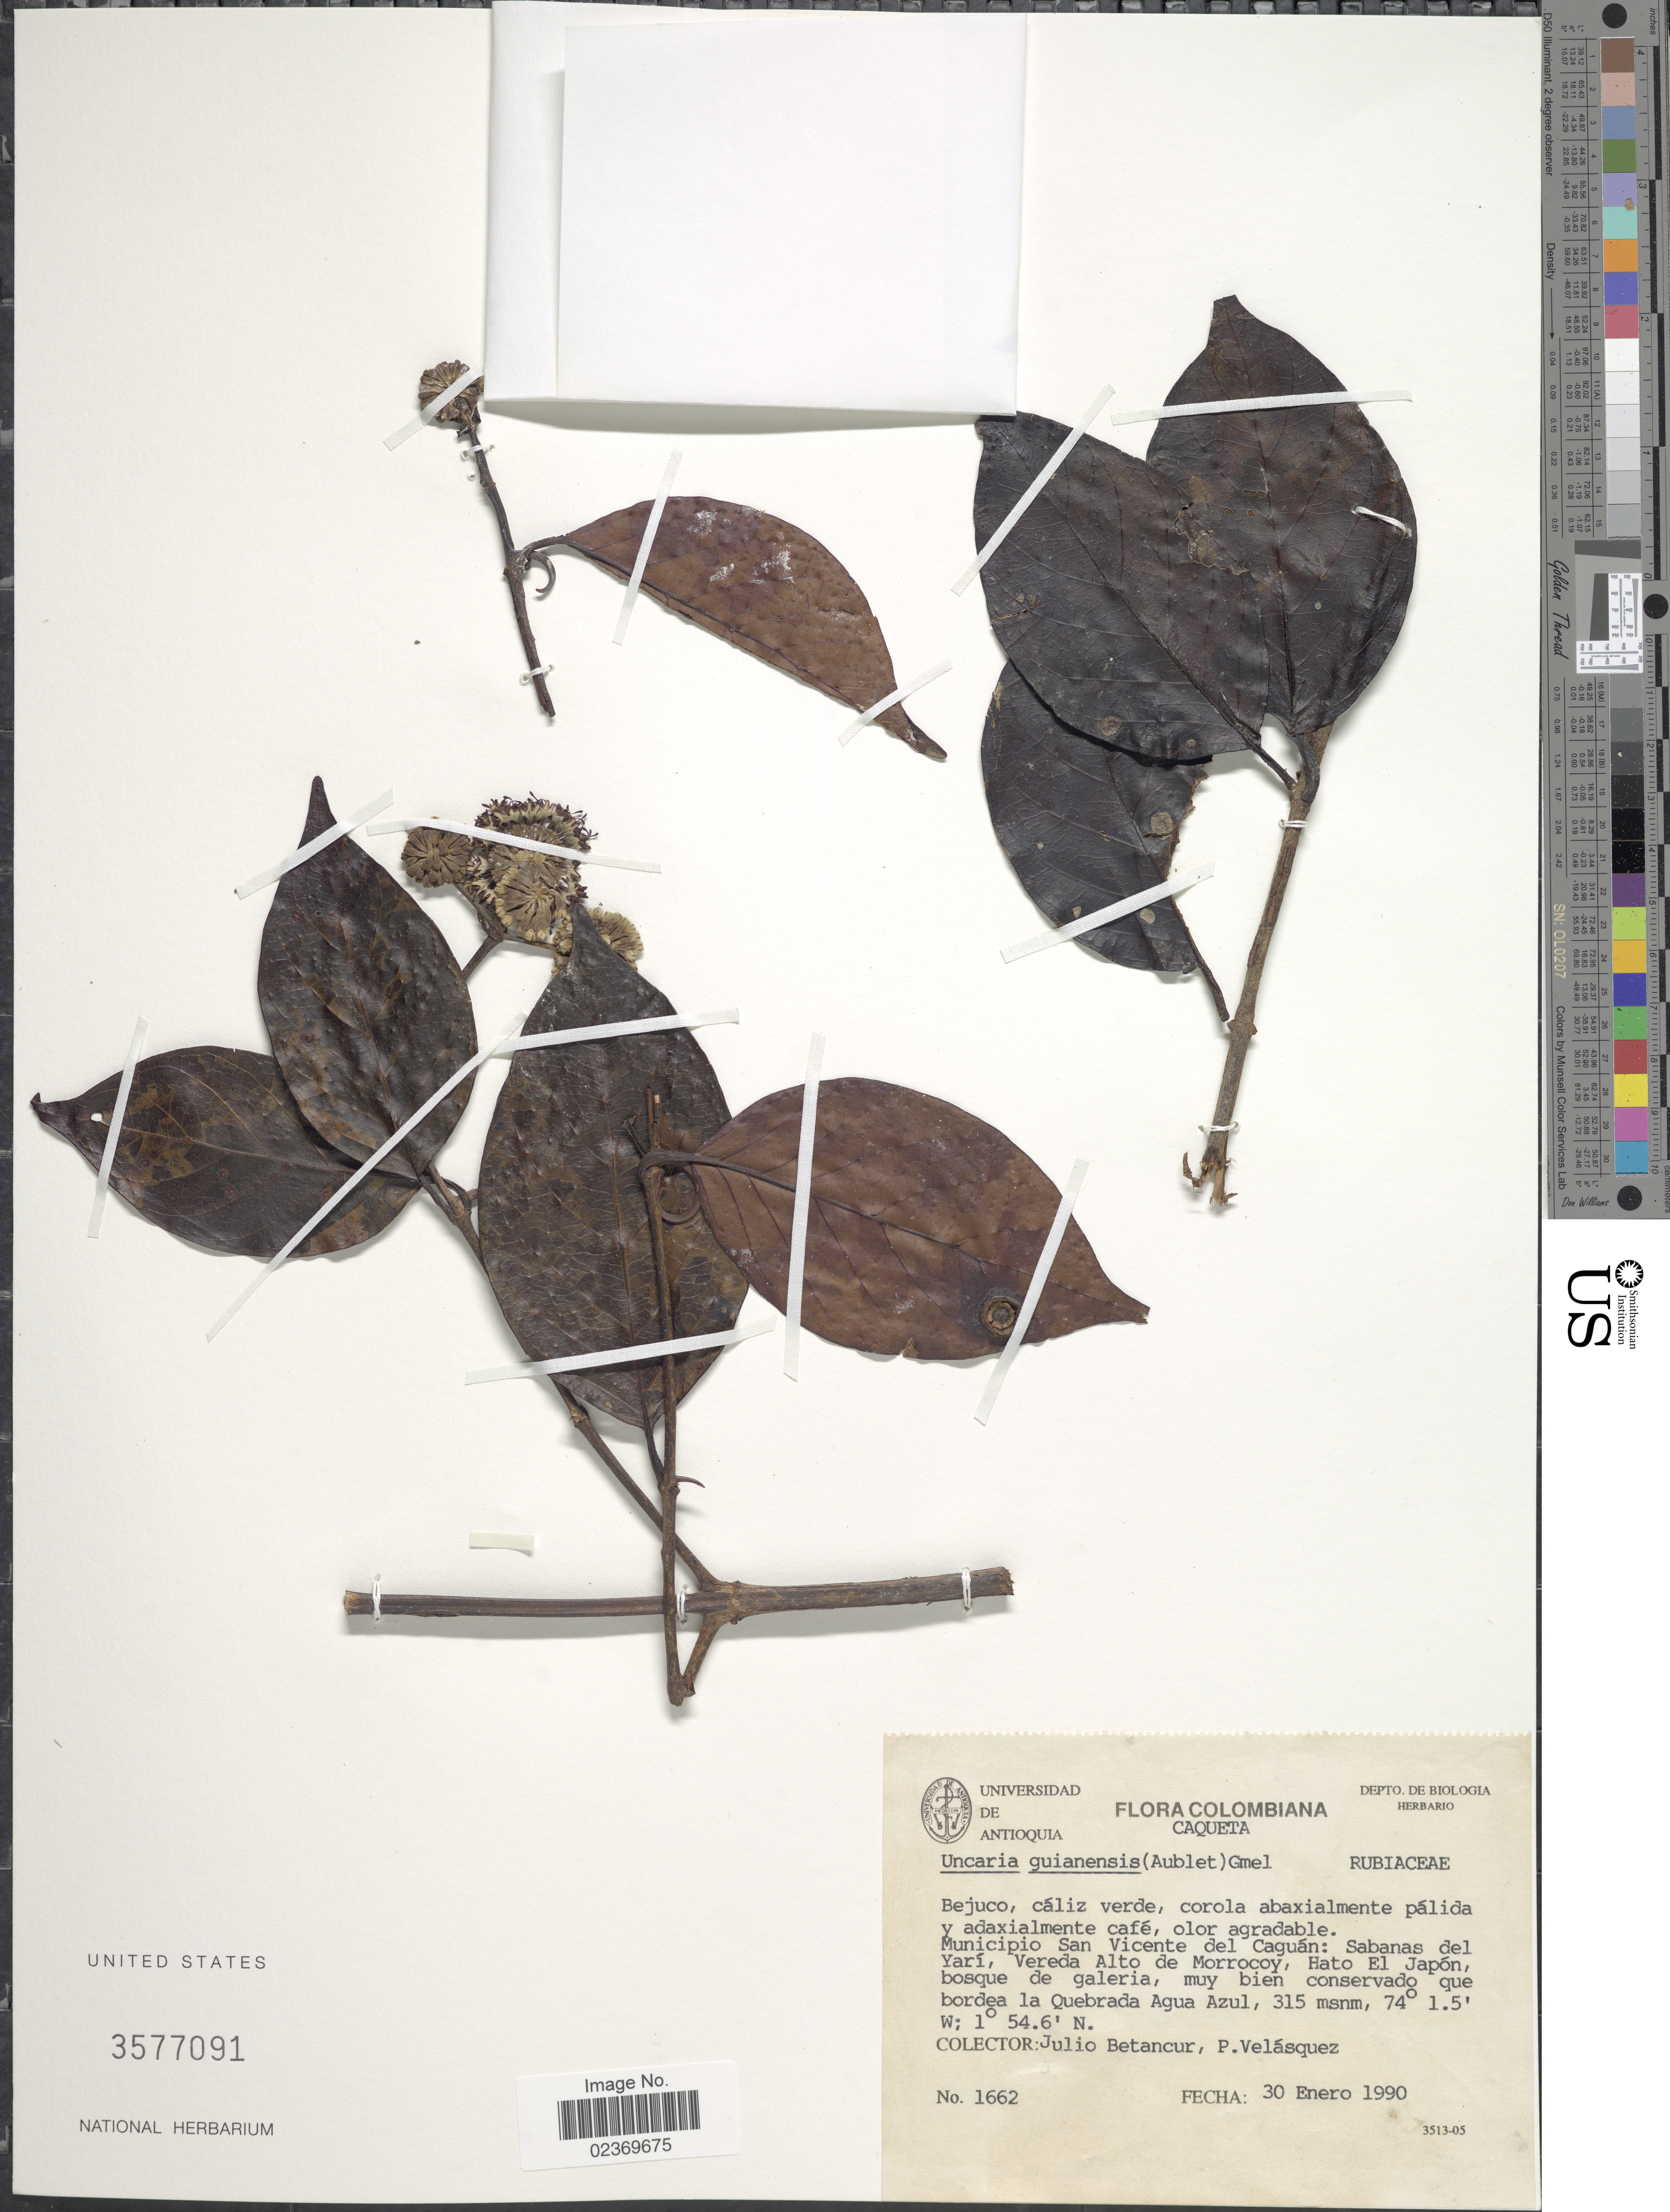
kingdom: Plantae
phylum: Tracheophyta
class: Magnoliopsida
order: Gentianales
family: Rubiaceae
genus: Uncaria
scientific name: Uncaria guianensis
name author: (Aubl.) J.F. Gmel.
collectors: J. Betancur & P. Velasquez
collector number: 1662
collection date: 1990-01-30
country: Colombia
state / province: Caquetá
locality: Municipio San Vicente del Caguan: Sabanas del Yari, Vereda Alto de Morrocoy, Hato El Japon, bosque de galeria, muy bien conservado que bordea la Quebrada Agua Azul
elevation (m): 315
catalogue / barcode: US 3577091